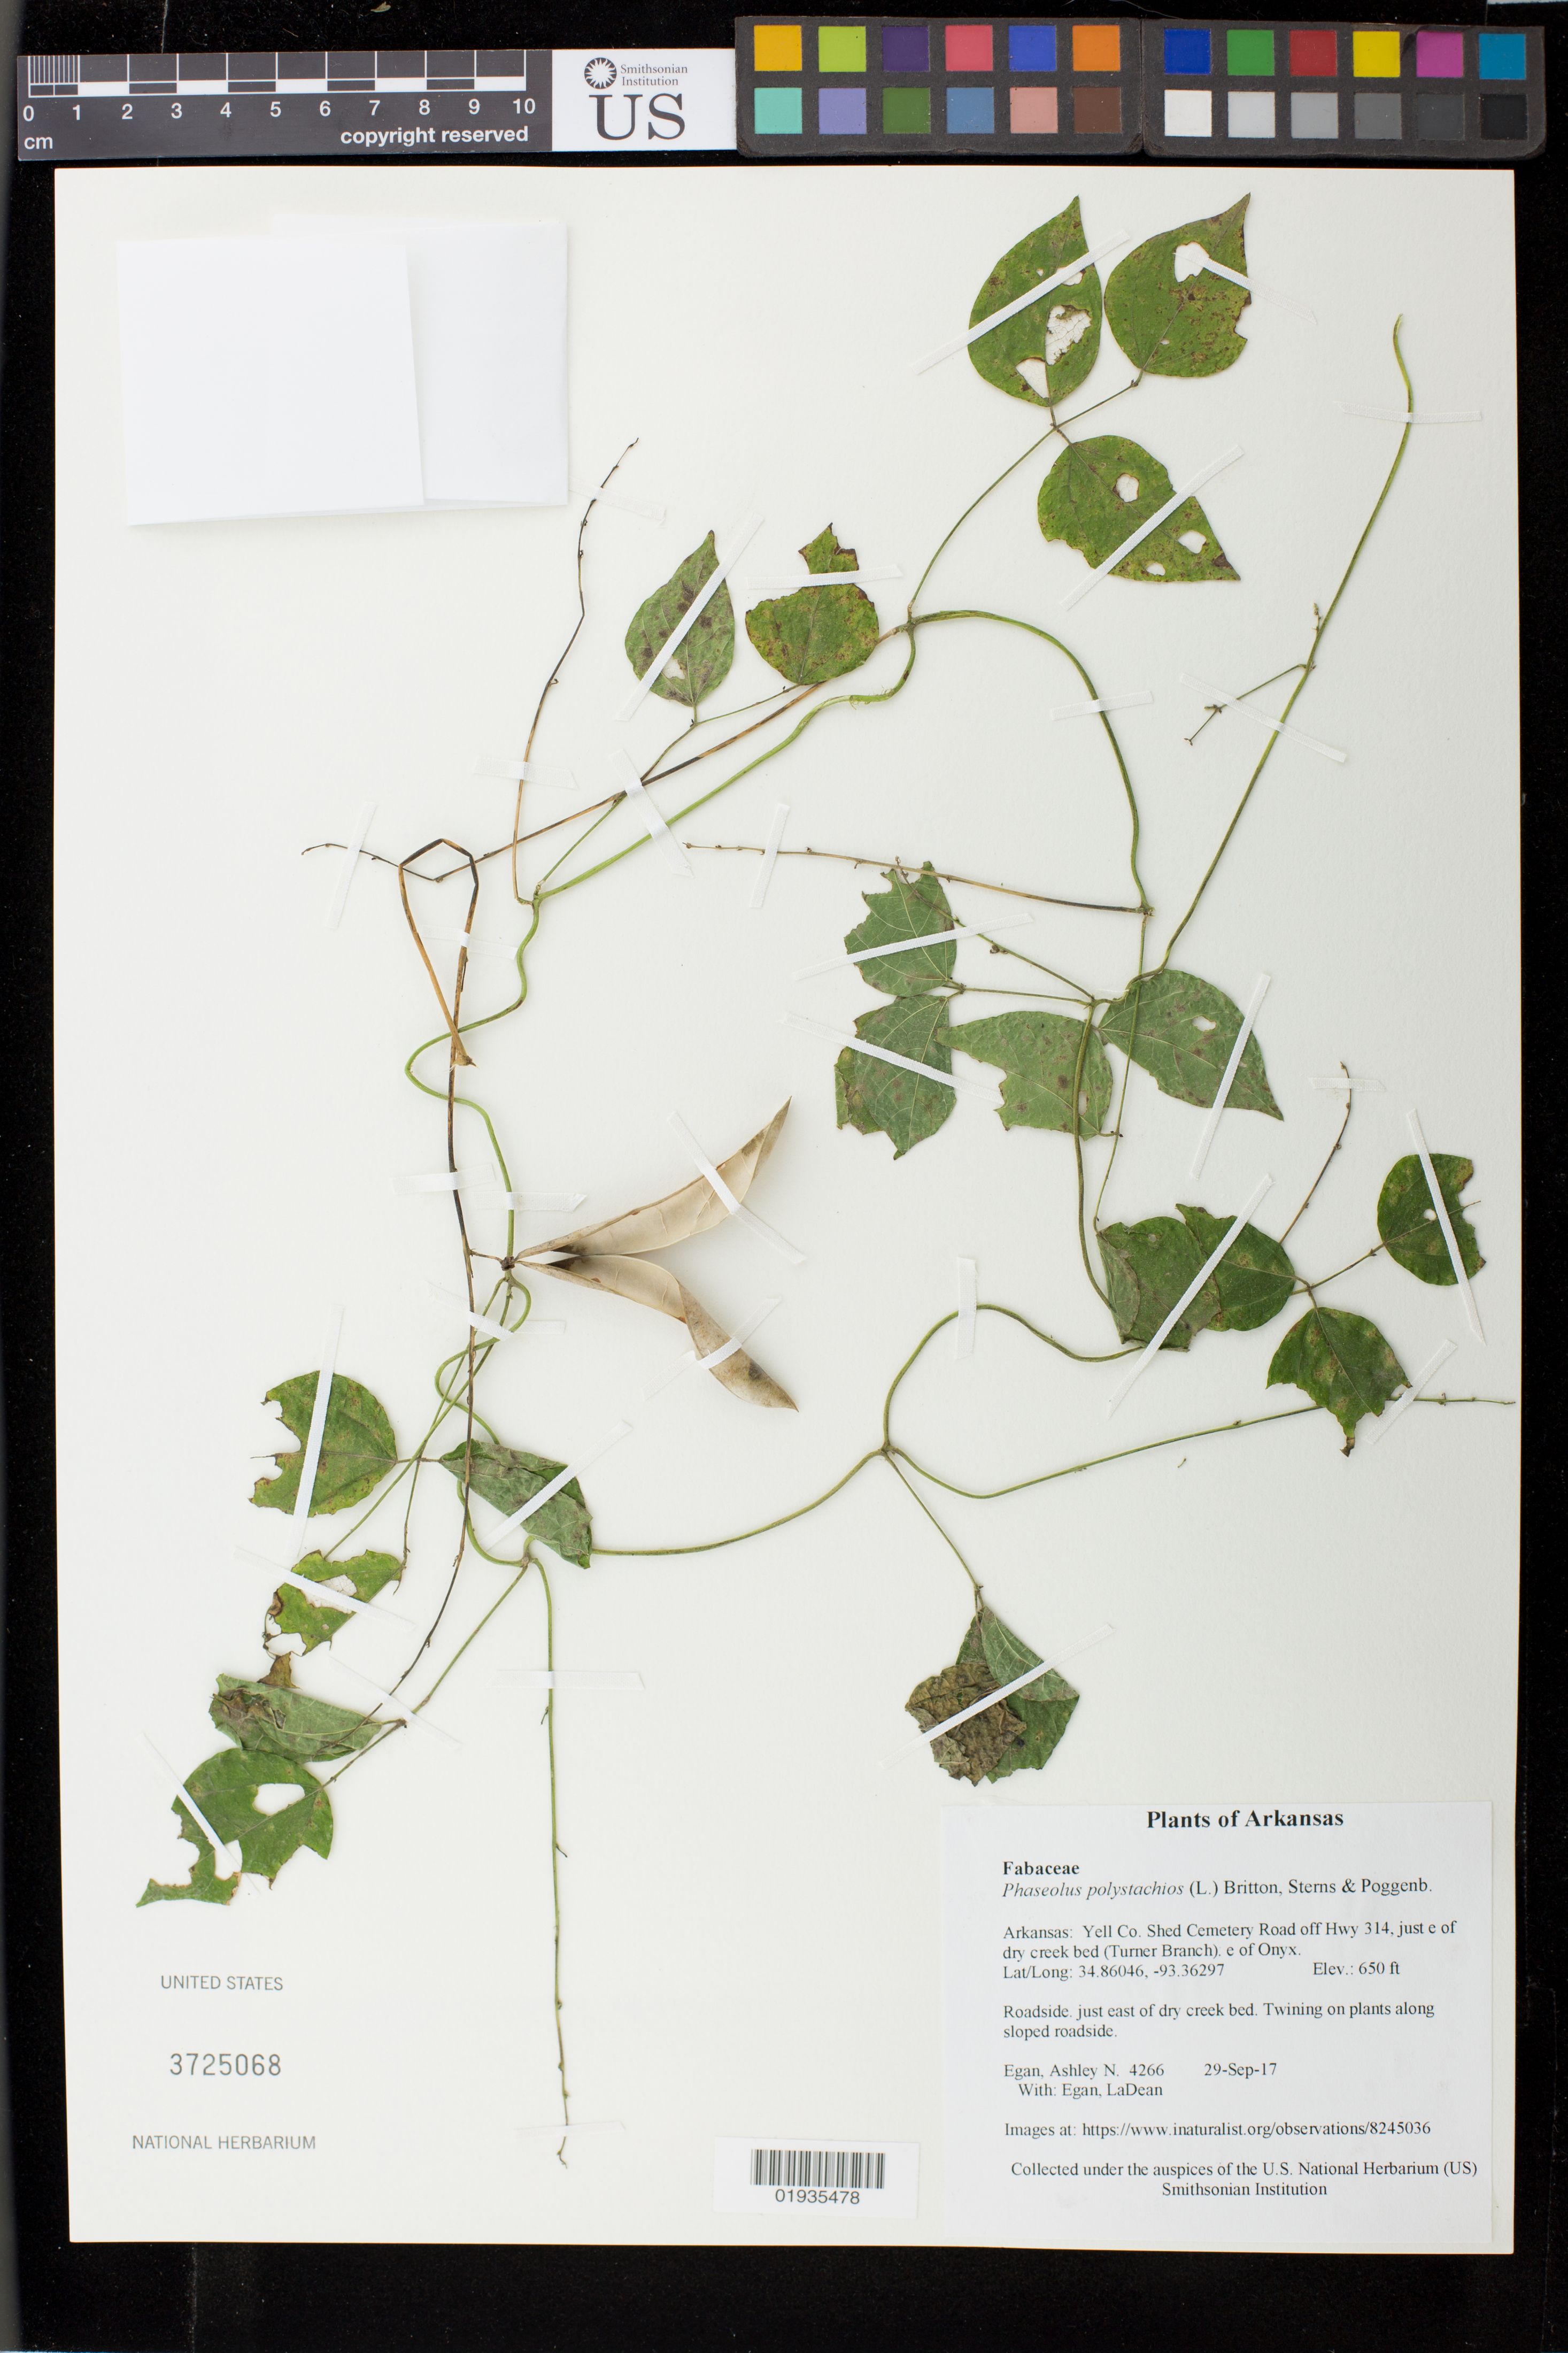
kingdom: Plantae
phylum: Tracheophyta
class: Magnoliopsida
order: Fabales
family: Fabaceae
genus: Phaseolus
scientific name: Phaseolus polystachios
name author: (L.) Britton, Stearns & Poggenb.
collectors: A. N. Egan & L. Egan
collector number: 4266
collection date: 2017-09-29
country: United States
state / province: Arkansas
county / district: Yell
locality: Shed Cemetery Road off Hwy 314, just e of dry creek bed (Turner Branch). e of Onyx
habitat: Roadside. just east of dry creek bed.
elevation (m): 198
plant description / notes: Along roadside just east of dry creek bed. Twining on plants along sloped roadside; https://www.inaturalist.org/observations/8245036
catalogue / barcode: US 3725068